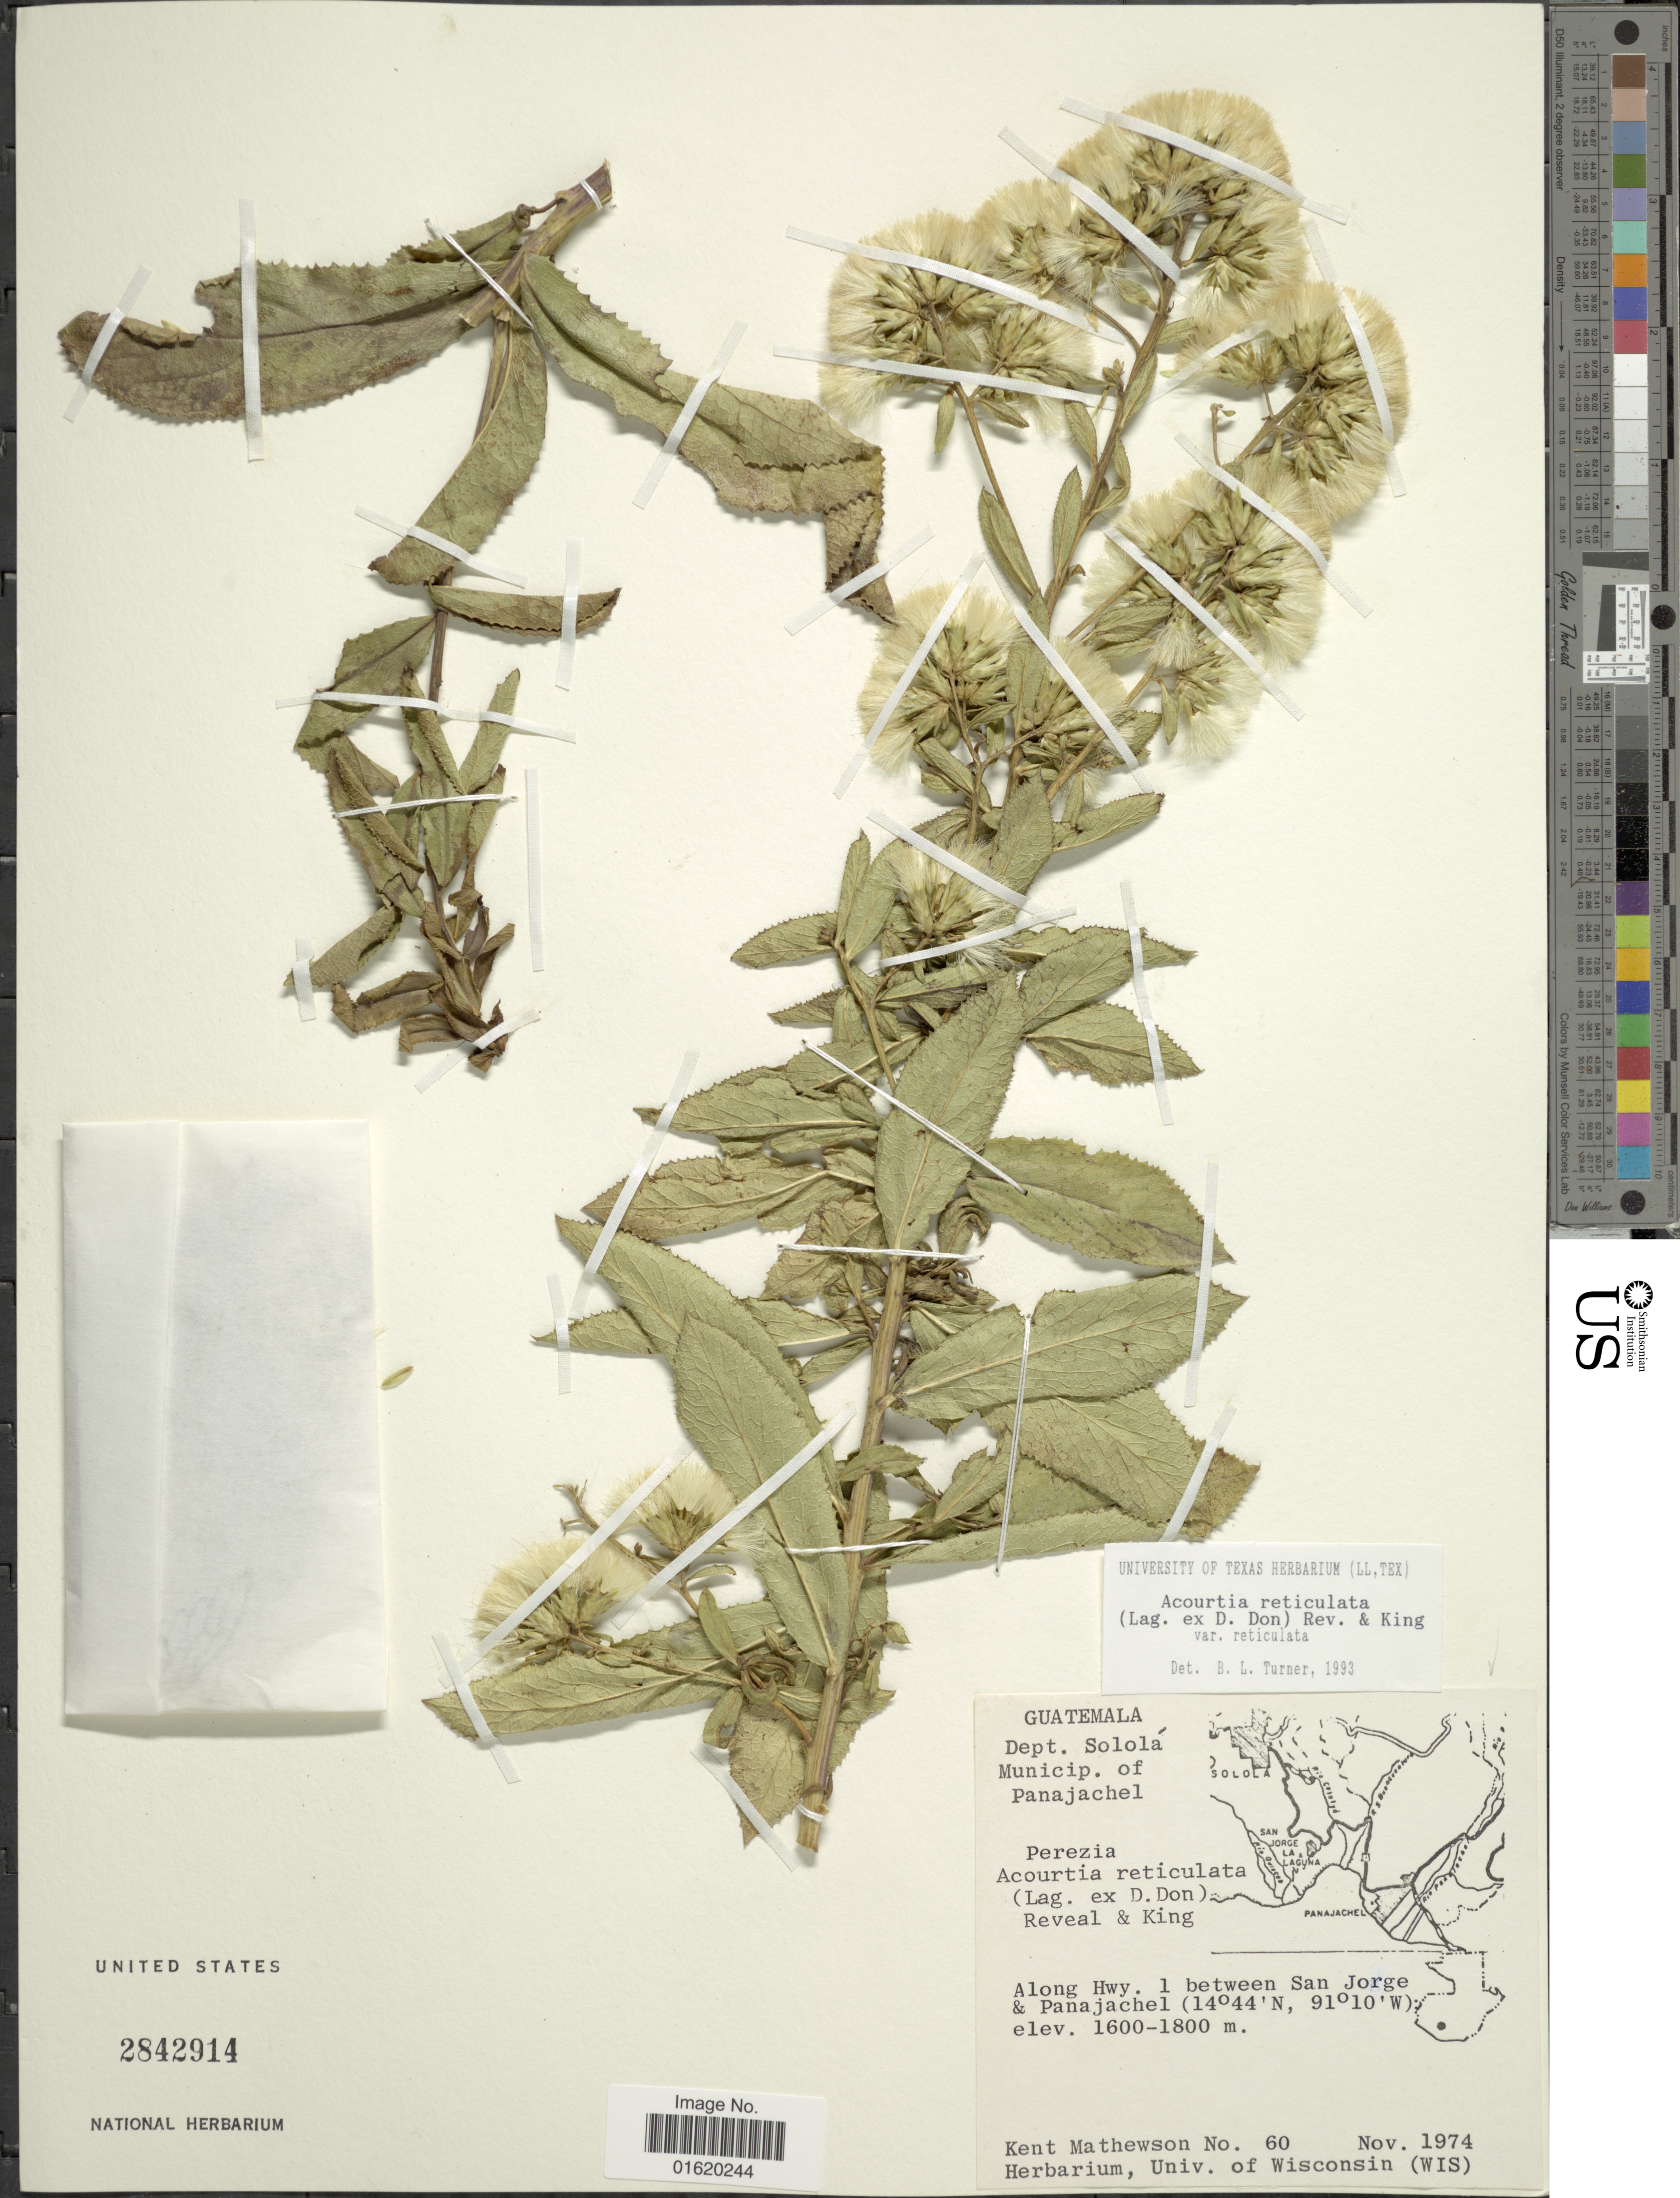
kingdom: Plantae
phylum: Tracheophyta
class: Magnoliopsida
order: Asterales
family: Asteraceae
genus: Acourtia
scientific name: Acourtia reticulata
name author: (Lag. ex D. Don) Reveal & R.M. King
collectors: K. Mathewson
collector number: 60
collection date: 1974-11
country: Guatemala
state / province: Sololá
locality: Municip. of Panajachel, along hwy. 1 between San Jorge & Panajachel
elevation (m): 1600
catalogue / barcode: US 2842914